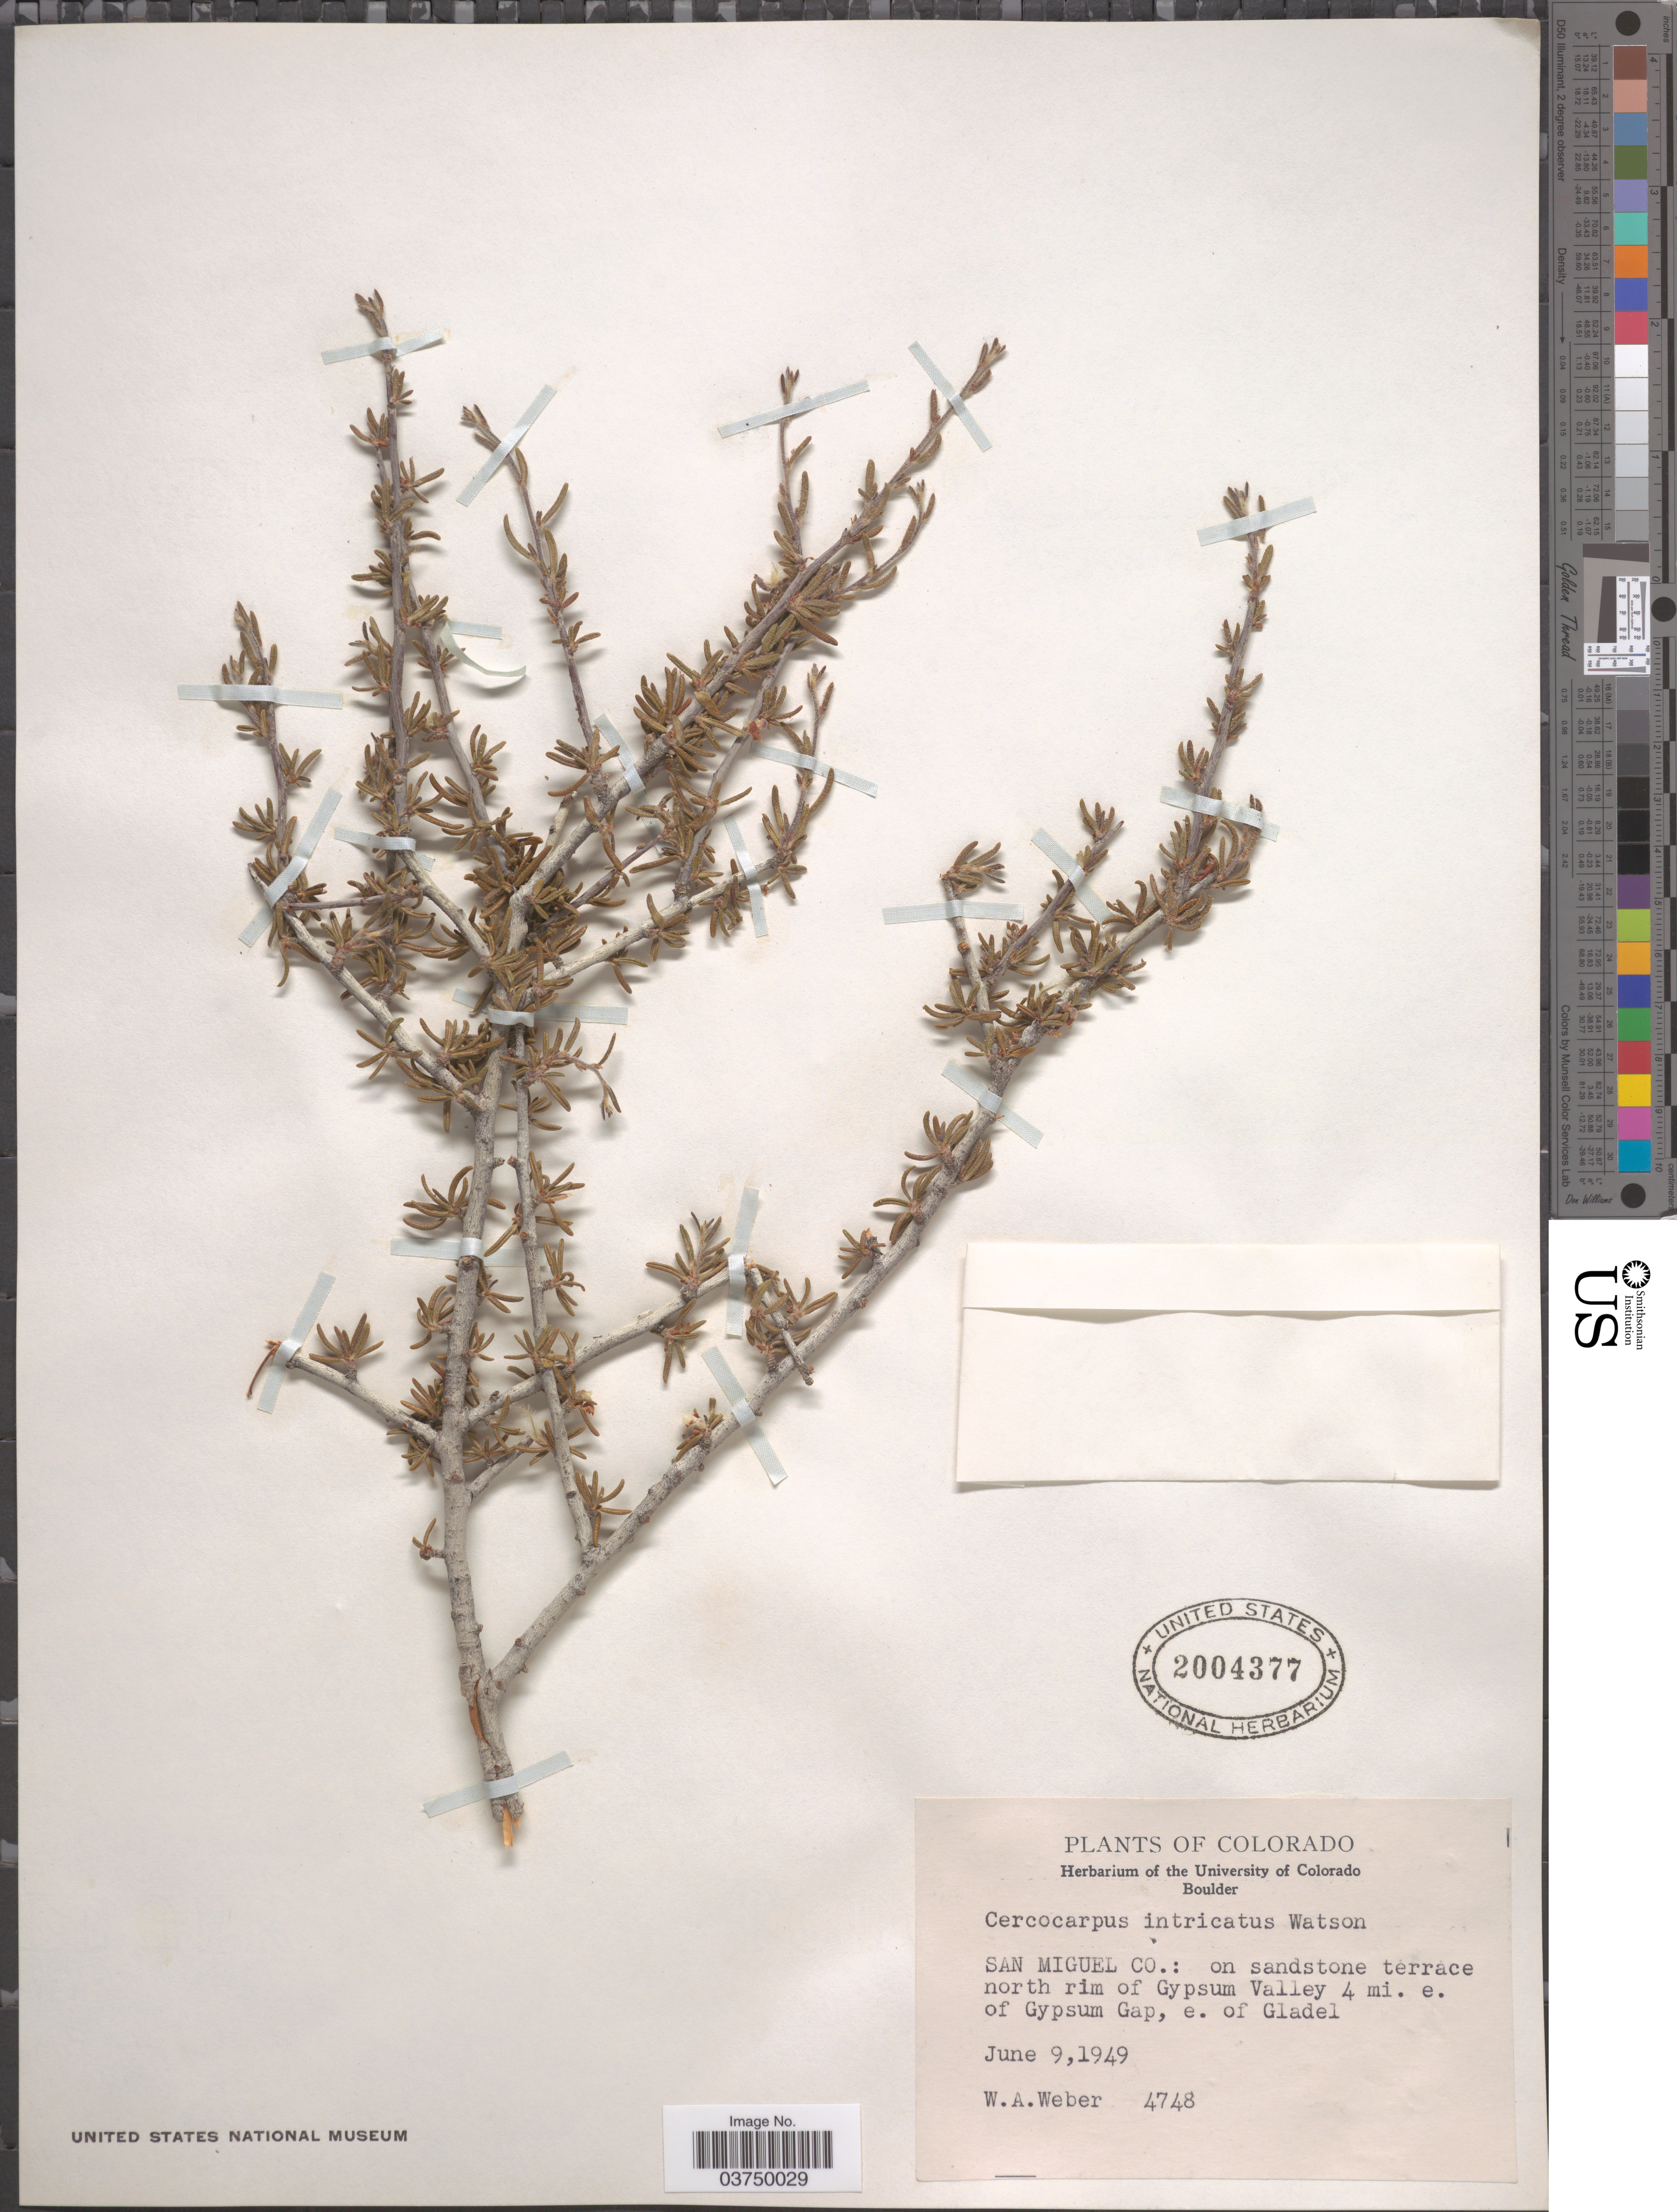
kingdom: Plantae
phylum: Tracheophyta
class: Magnoliopsida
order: Rosales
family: Rosaceae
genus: Cercocarpus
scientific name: Cercocarpus ledifolius var. intricatus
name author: Nutt.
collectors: W. A. Weber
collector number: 4748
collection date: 1949-06-09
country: United States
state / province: Colorado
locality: San Miguel Co.: on sandstone terrace, north rim of Gypsum Valley 4 mi. e. of Gypsum Gap, e. of Gladel.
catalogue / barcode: US 2004377